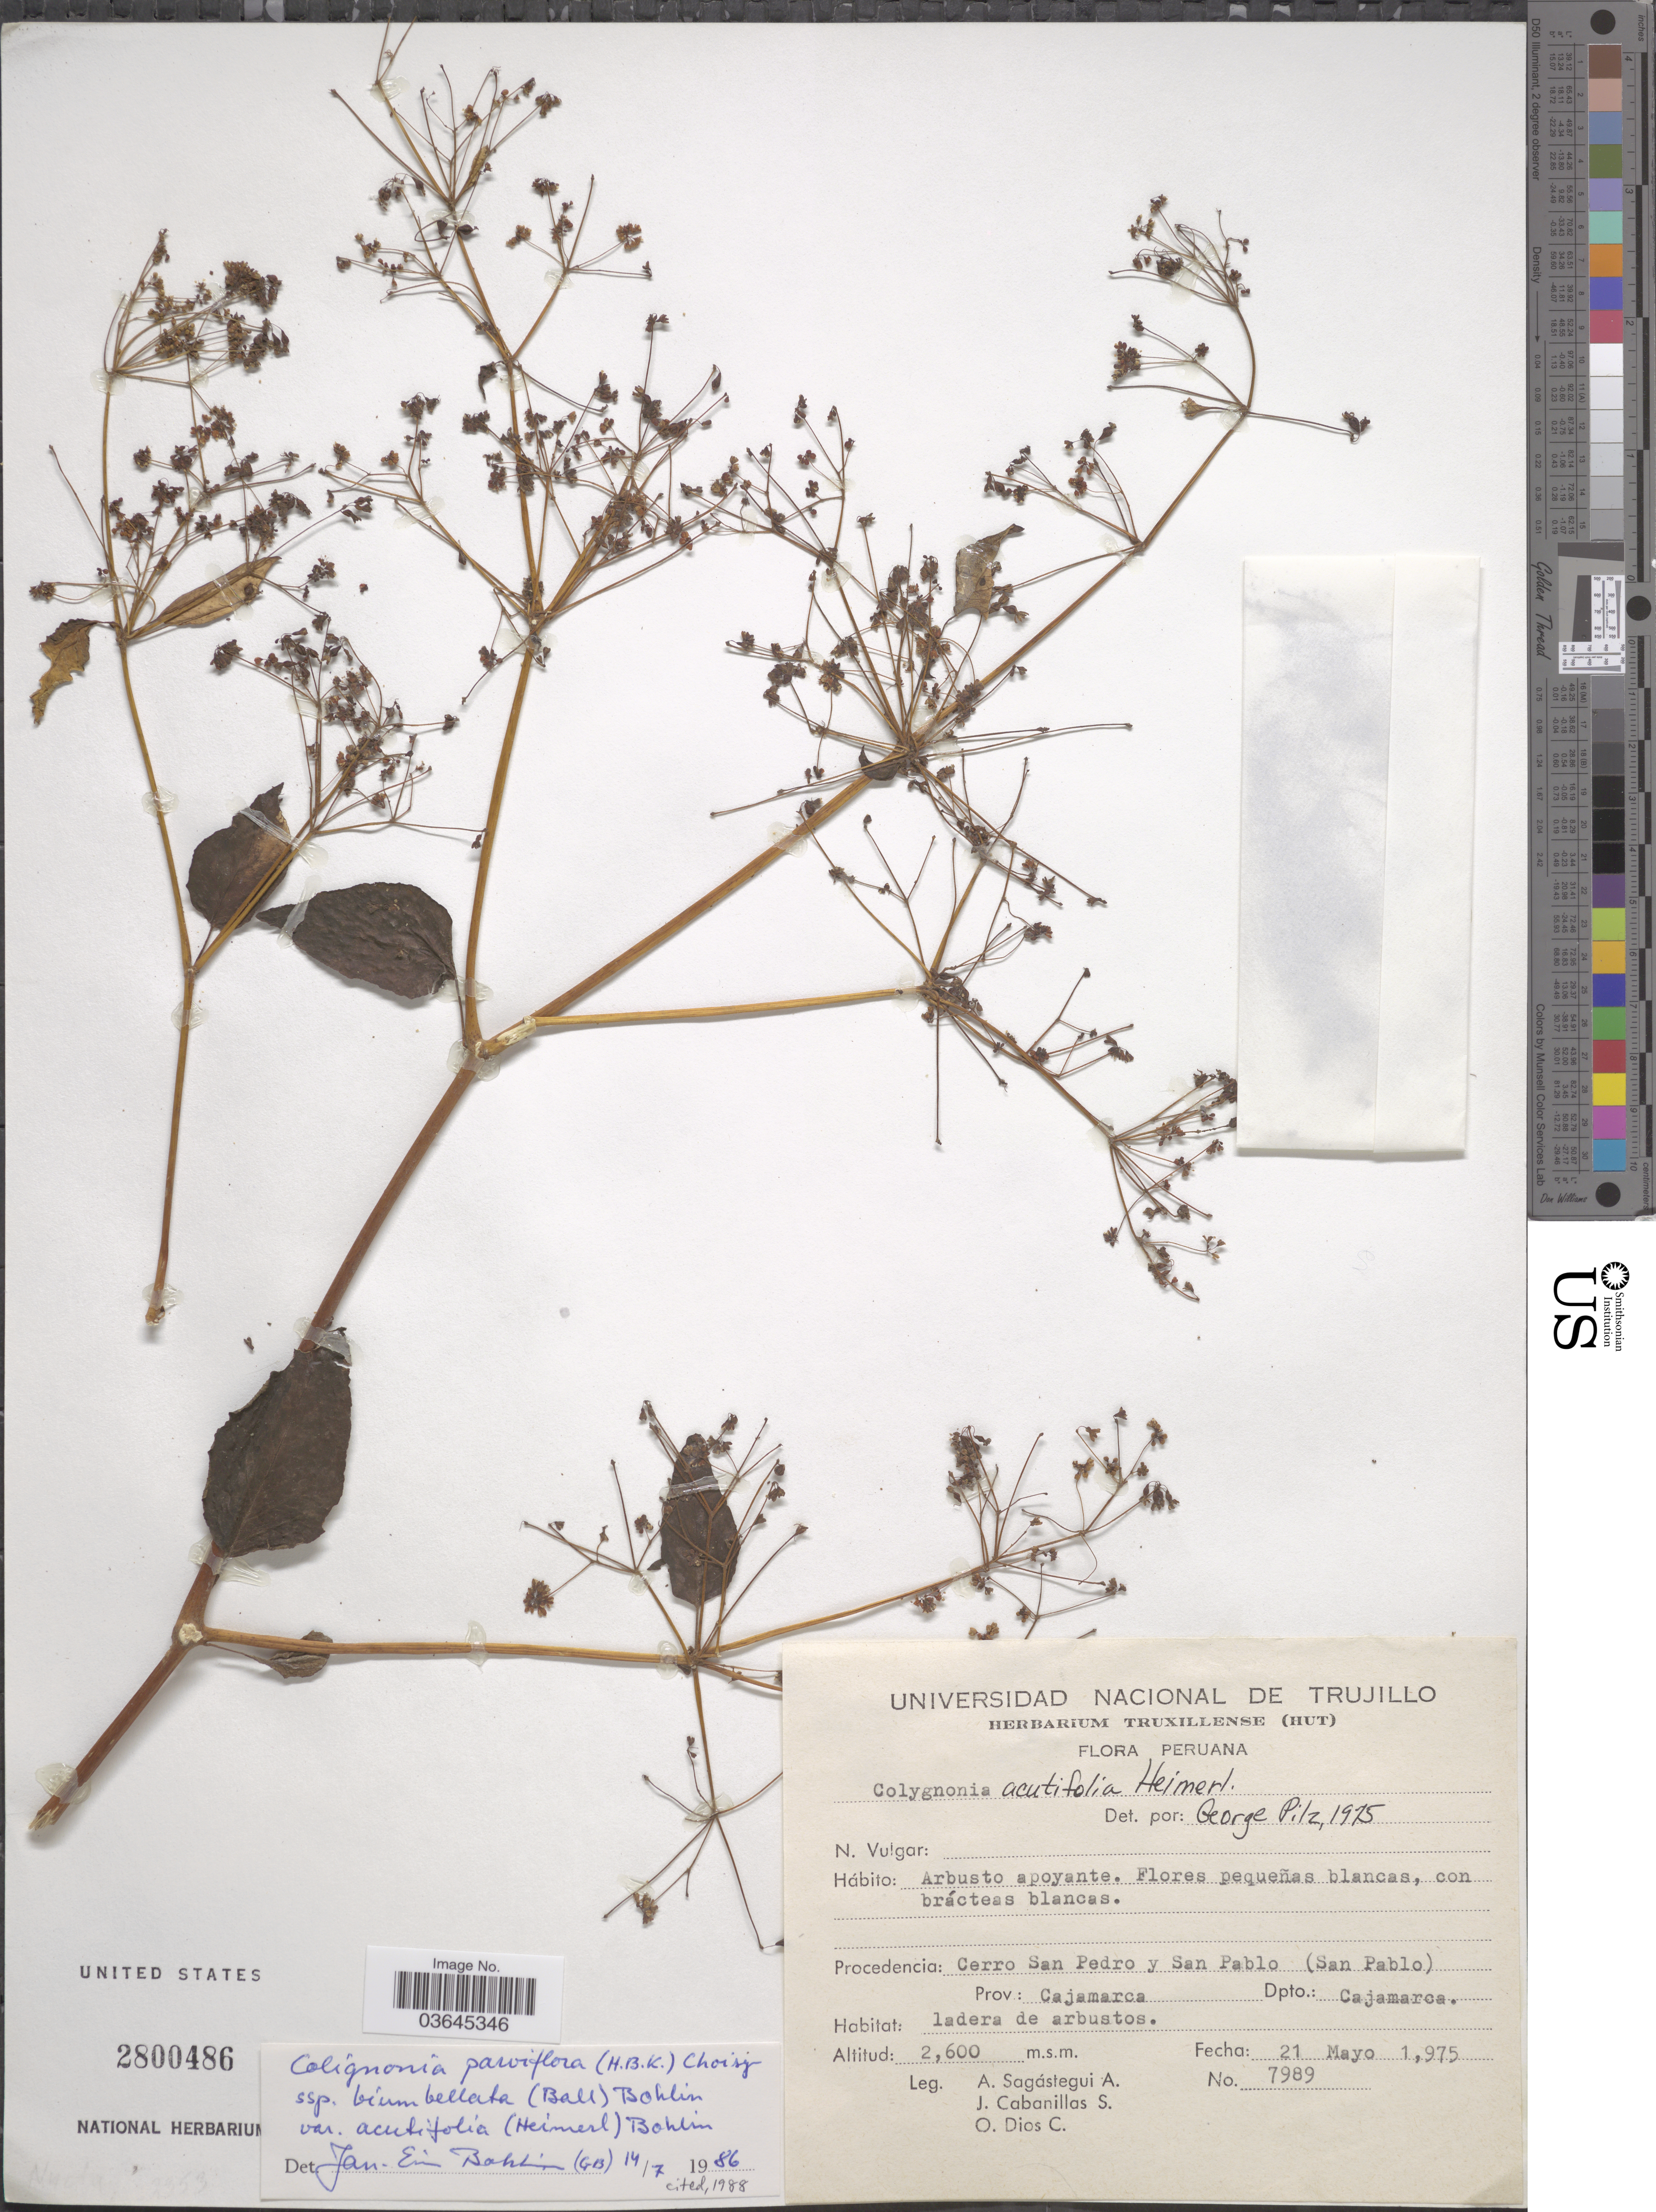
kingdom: Plantae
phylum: Tracheophyta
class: Magnoliopsida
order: Caryophyllales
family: Nyctaginaceae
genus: Colignonia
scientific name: Colignonia parviflora var. acutifolia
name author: (Heimerl) J.E. Bohlin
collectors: A. Sagástegui A., J. Cabanillas S. & O. Dios C.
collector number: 7989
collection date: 1975-05-21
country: Peru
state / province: Cajamarca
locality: Cerro San Pedro y San Pablo (San Pablo). Prov.: Cajamarca. Dpto.: Cajamarca.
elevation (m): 2600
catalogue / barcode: US 2800486